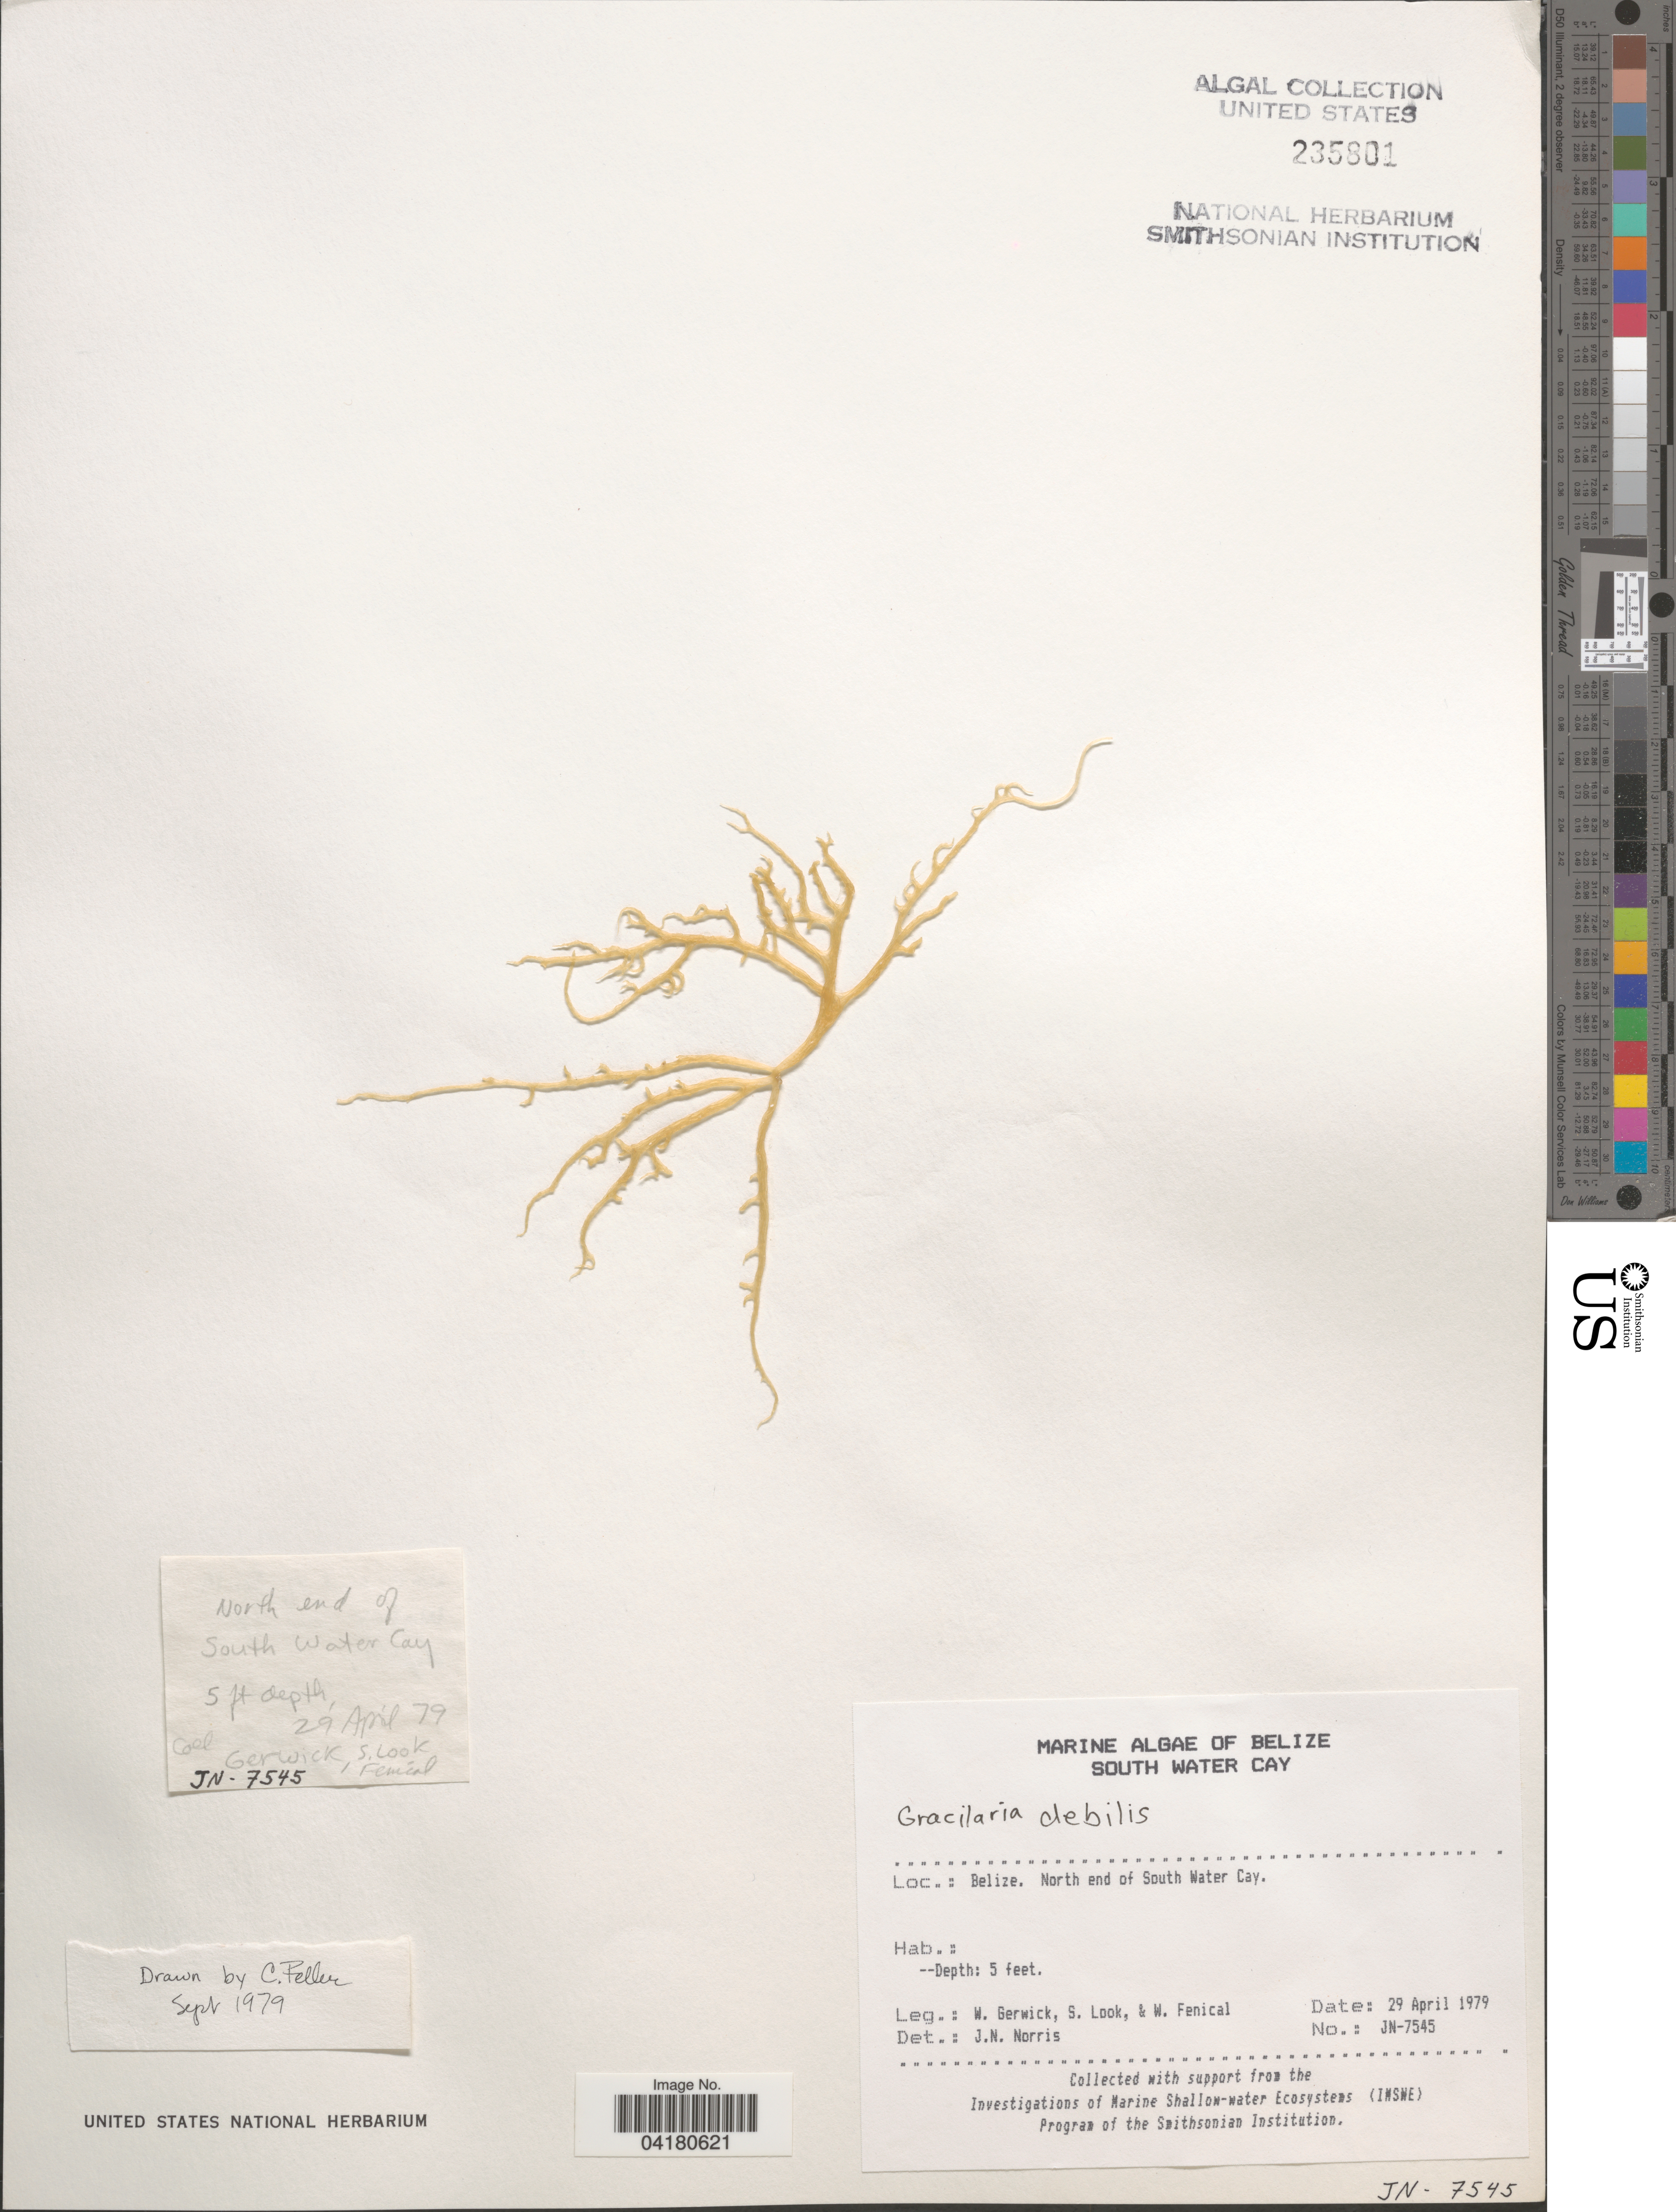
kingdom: Plantae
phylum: Rhodophyta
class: Florideophyceae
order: Gracilariales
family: Gracilariaceae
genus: Gracilaria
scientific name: Gracilaria debilis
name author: (Forssk.) Børgesen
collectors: W. Gerwick & S. Look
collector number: JN-7545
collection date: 1979-04-29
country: Belize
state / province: Belize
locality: North end of South Water Cay.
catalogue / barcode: US 235801